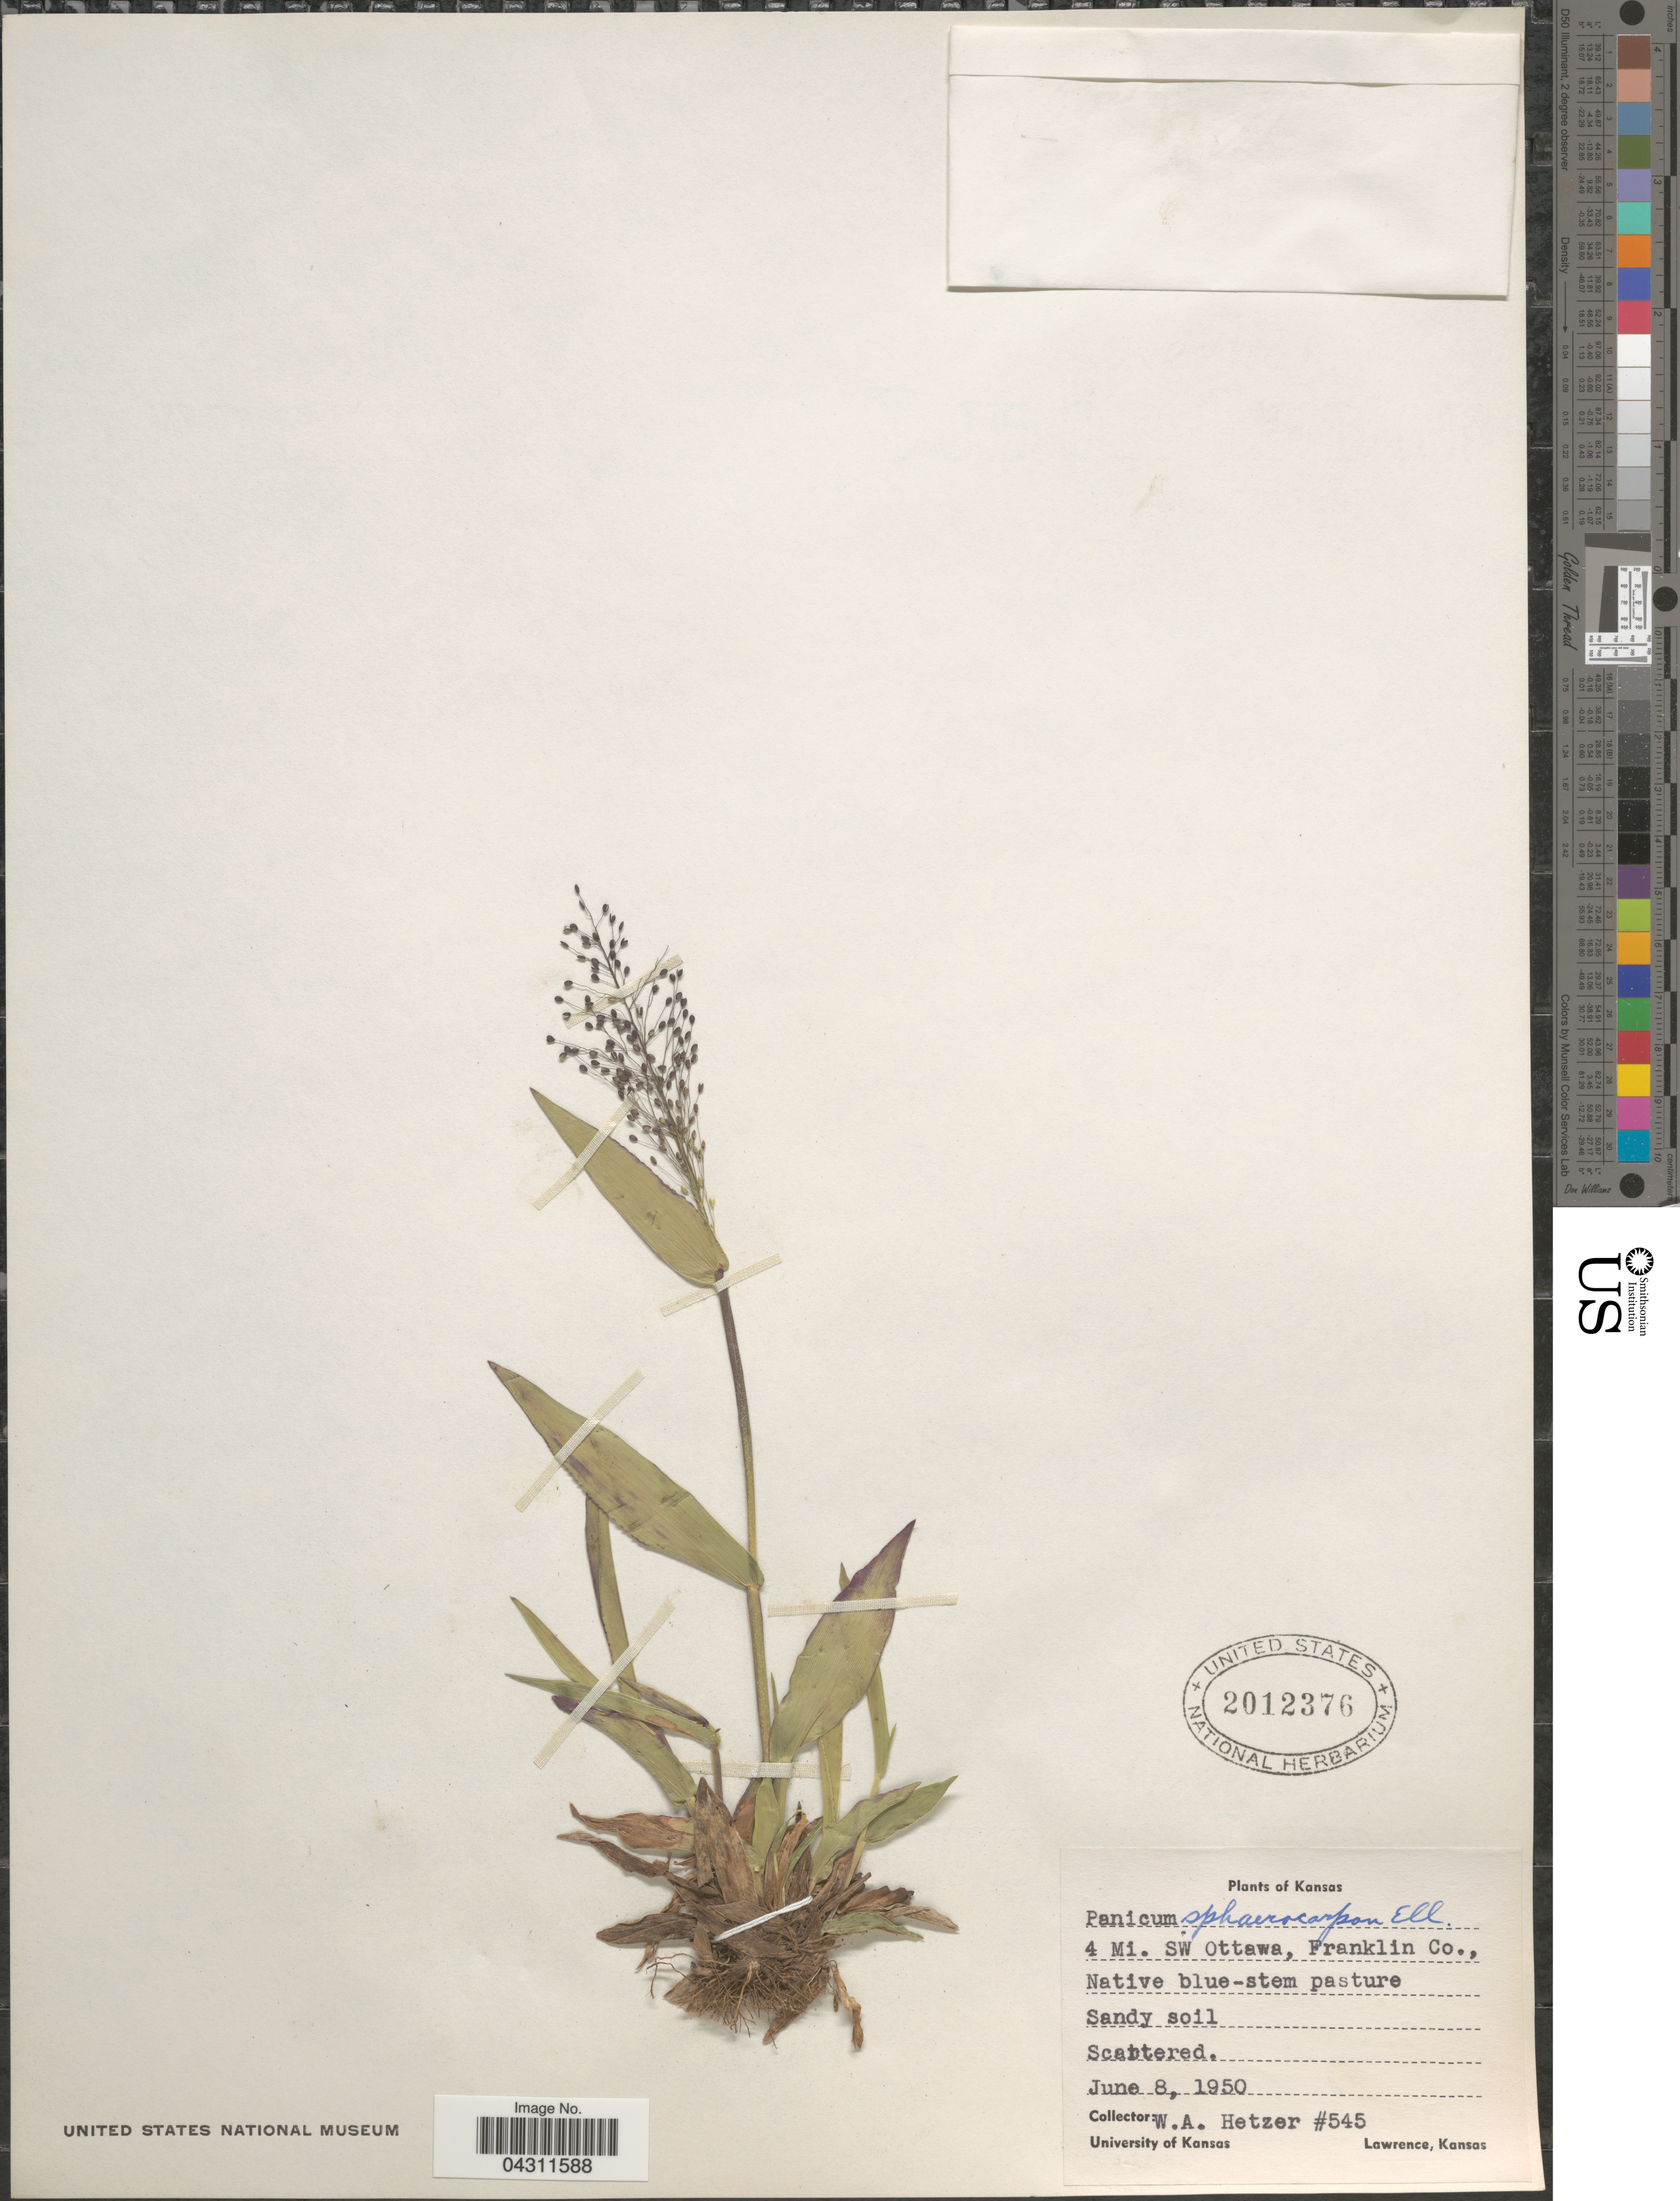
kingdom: Plantae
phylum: Tracheophyta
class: Liliopsida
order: Poales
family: Poaceae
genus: Dichanthelium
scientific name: Dichanthelium strigosum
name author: (Muhl. ex Elliott) Freckmann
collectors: W. Hetzer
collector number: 545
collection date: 1950-06-08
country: United States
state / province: Kansas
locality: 4 Mi. SW Ottawa, Franklin Co. Sandy soil.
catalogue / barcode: US 2012376